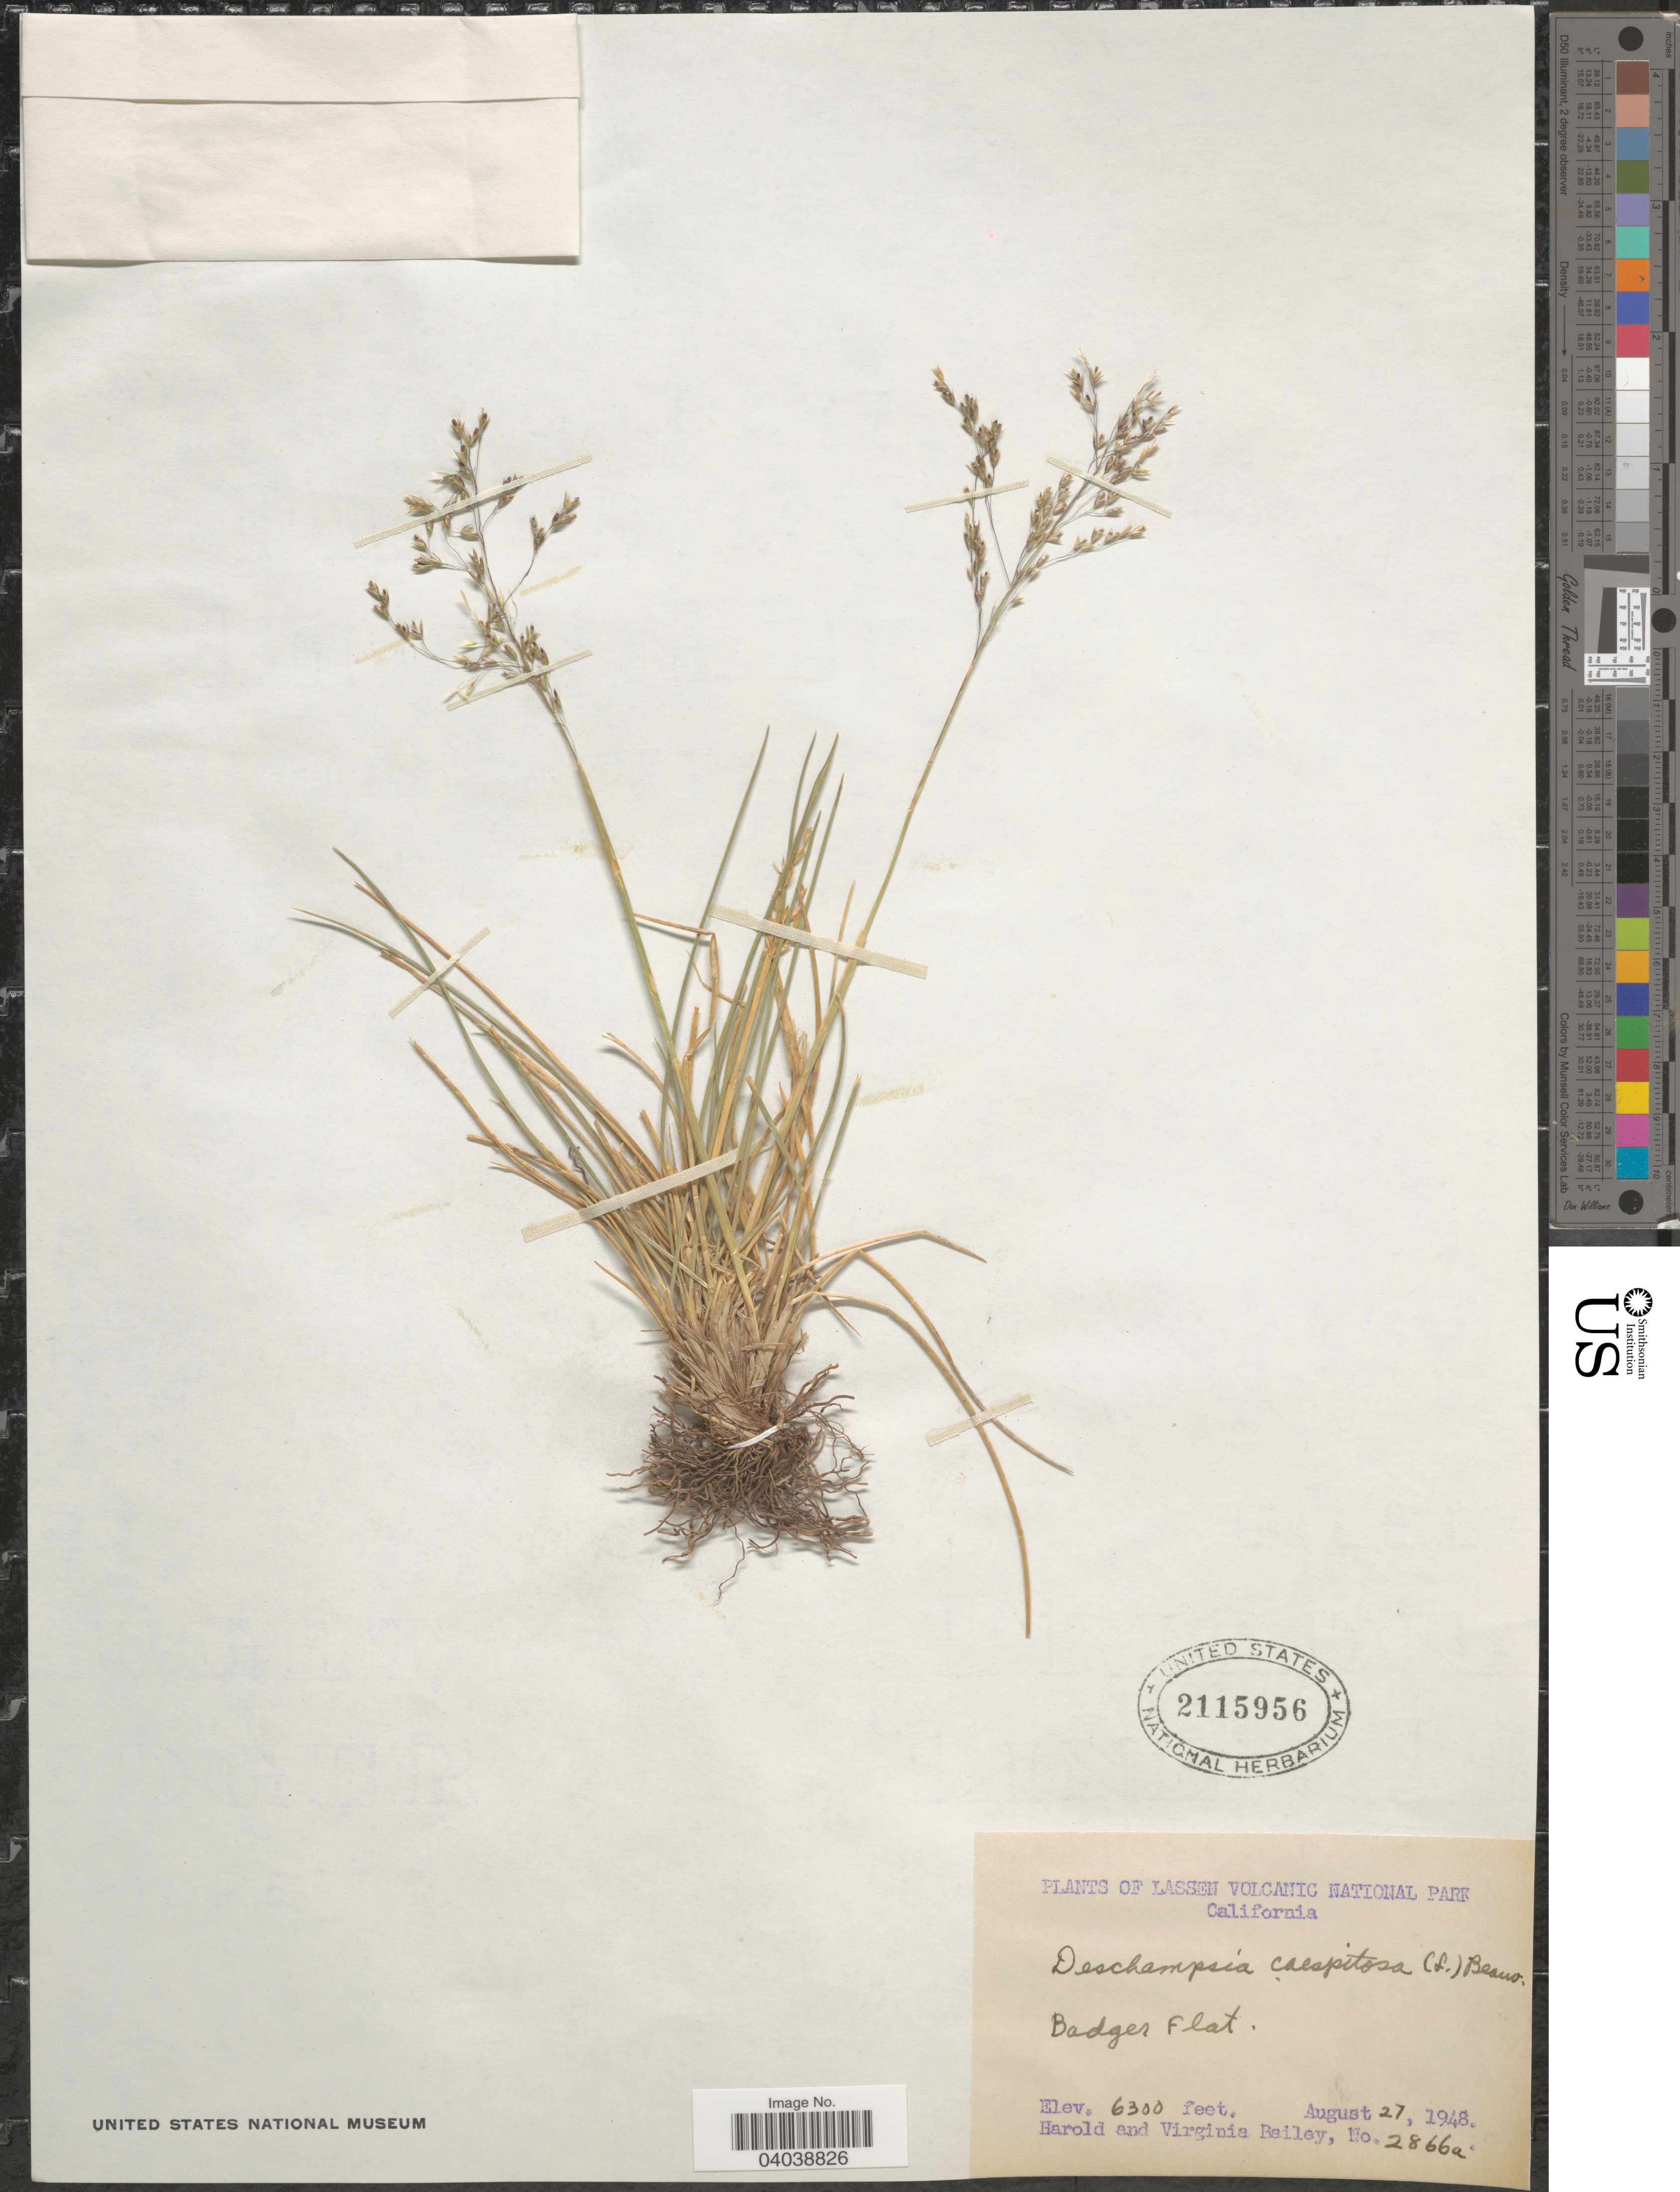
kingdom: Plantae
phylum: Tracheophyta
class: Liliopsida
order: Poales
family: Poaceae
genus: Deschampsia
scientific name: Deschampsia cespitosa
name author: (L.) P. Beauv.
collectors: H. Bailey & V. L. Bailey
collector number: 2866a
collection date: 1948-08-27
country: United States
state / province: California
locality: Lassen Volcanic National Park. Badger Flat.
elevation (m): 1920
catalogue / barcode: US 2115956